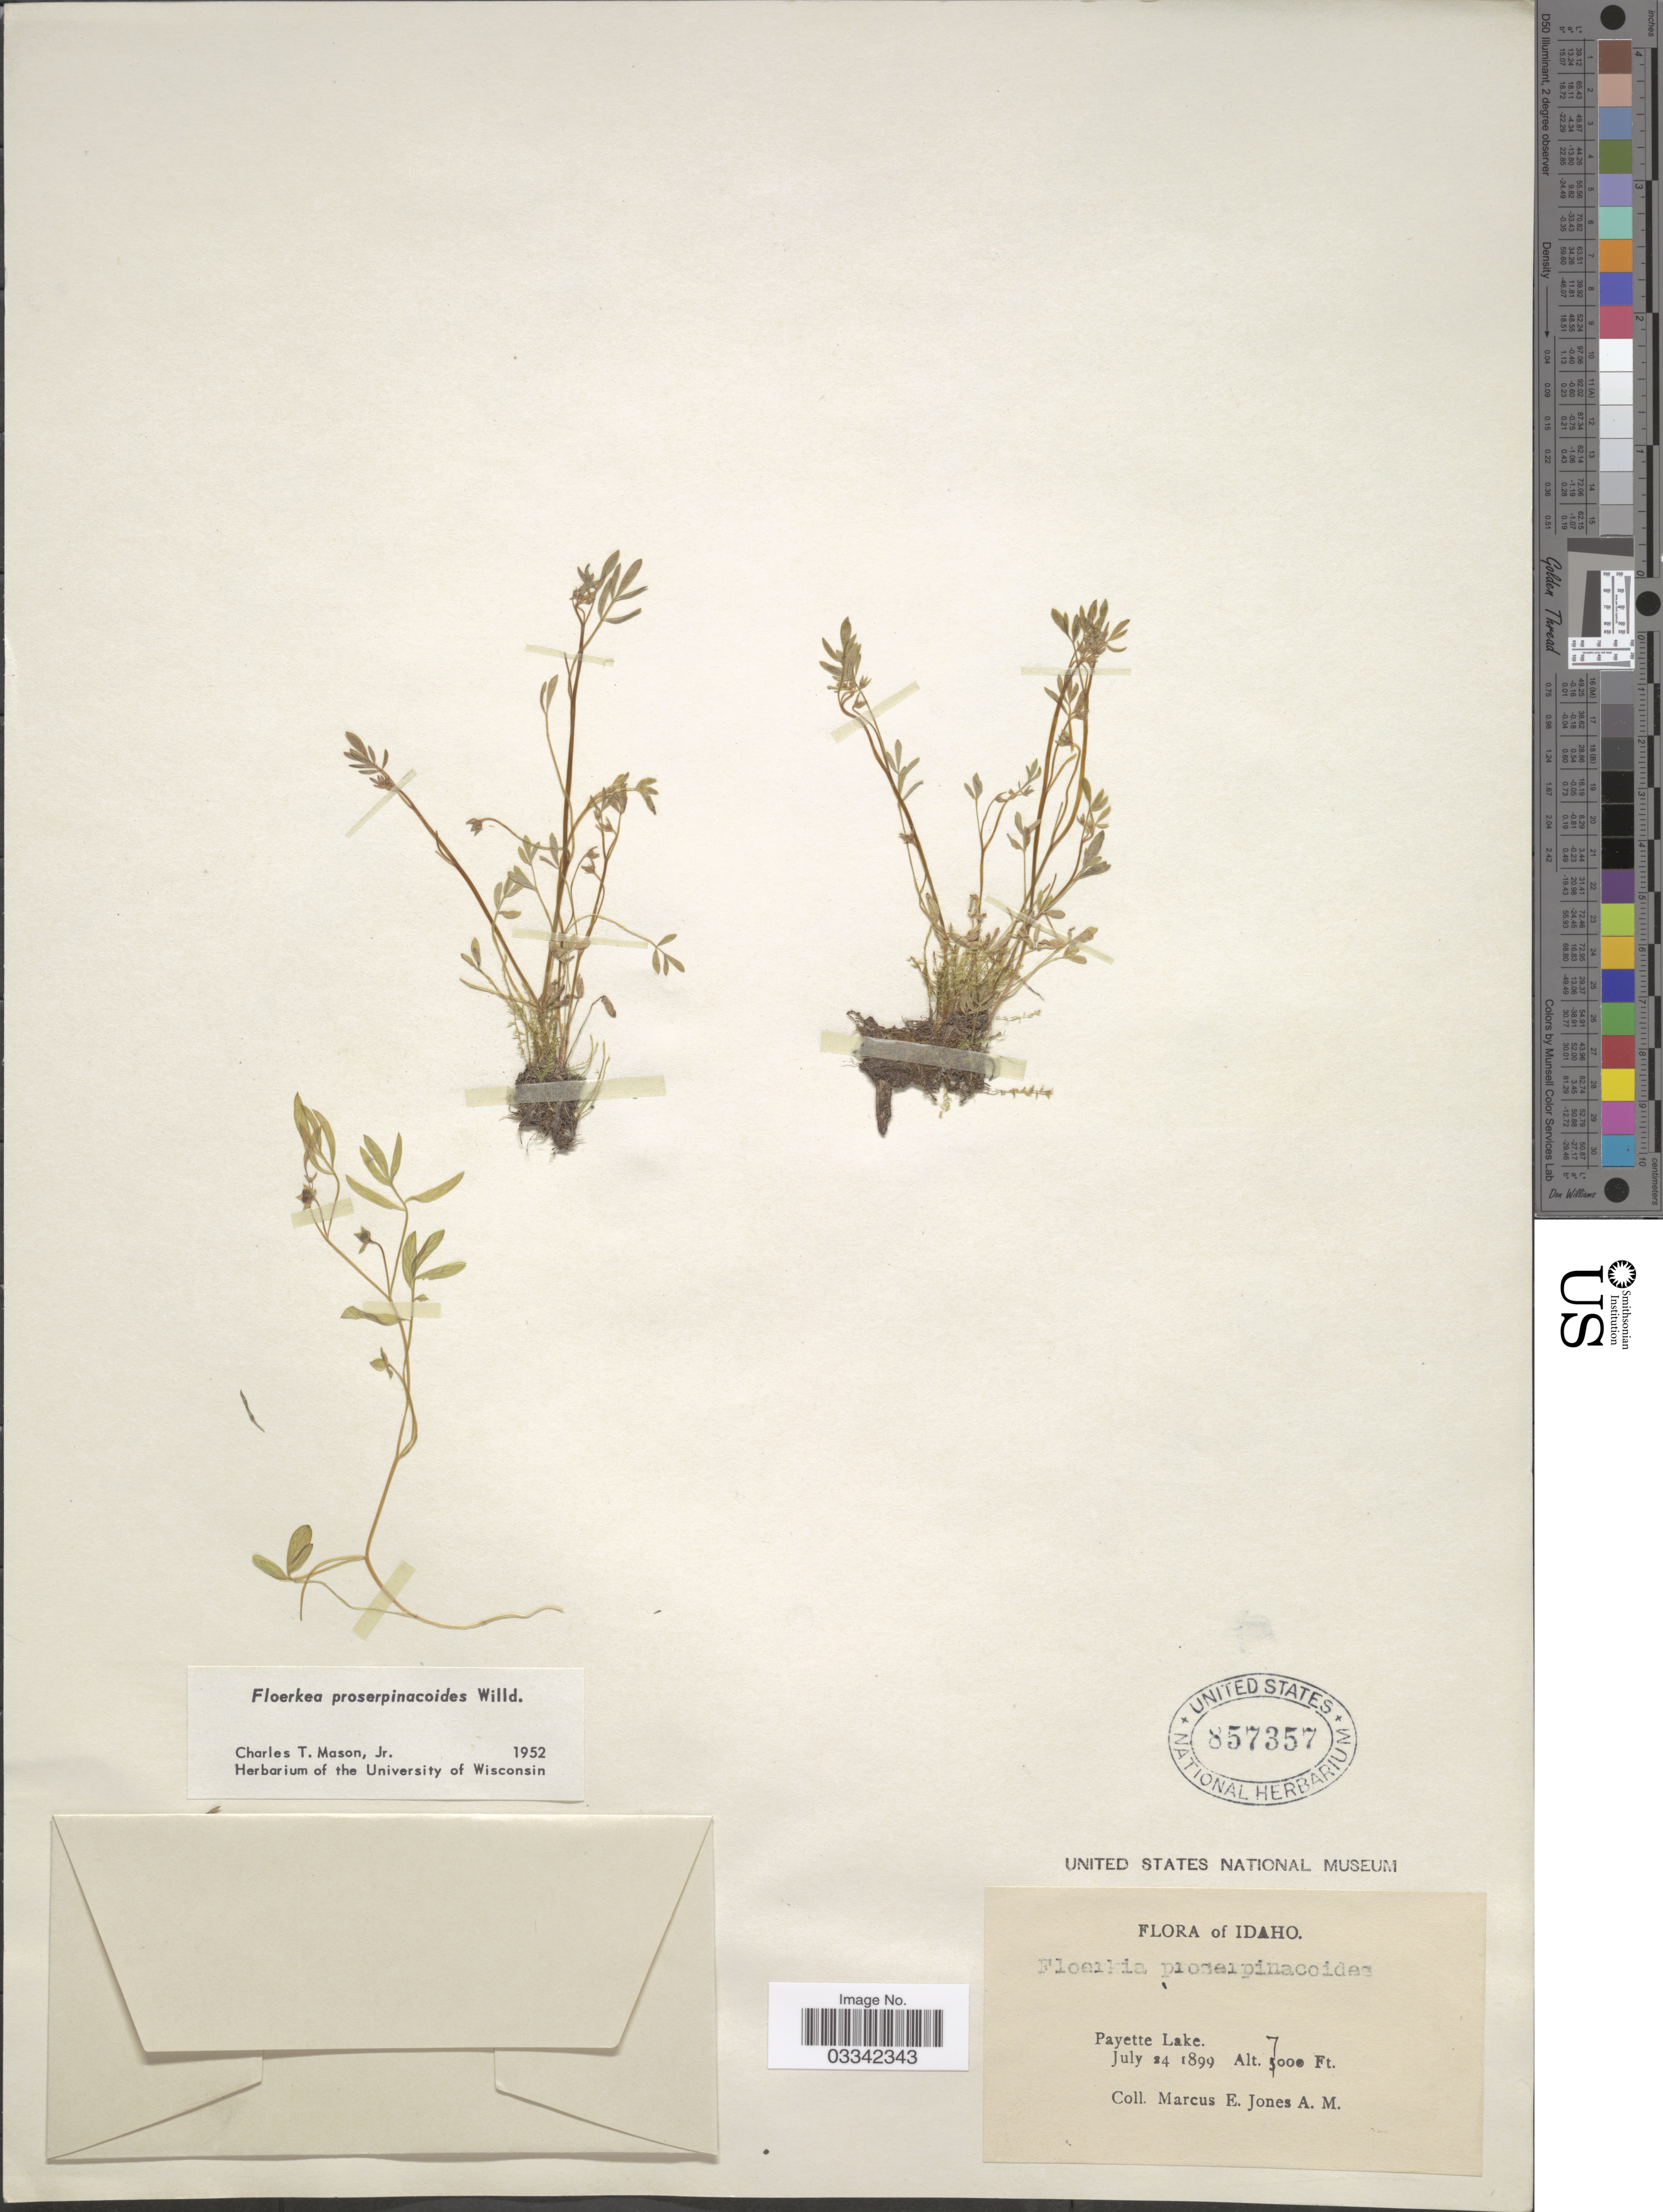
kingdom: Plantae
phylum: Tracheophyta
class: Magnoliopsida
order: Brassicales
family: Limnanthaceae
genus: Floerkea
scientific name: Floerkea proserpinacoides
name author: Willd.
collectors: M. E. Jones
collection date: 1899-07-24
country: United States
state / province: Idaho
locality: Payette Lake.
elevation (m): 213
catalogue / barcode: US 857357